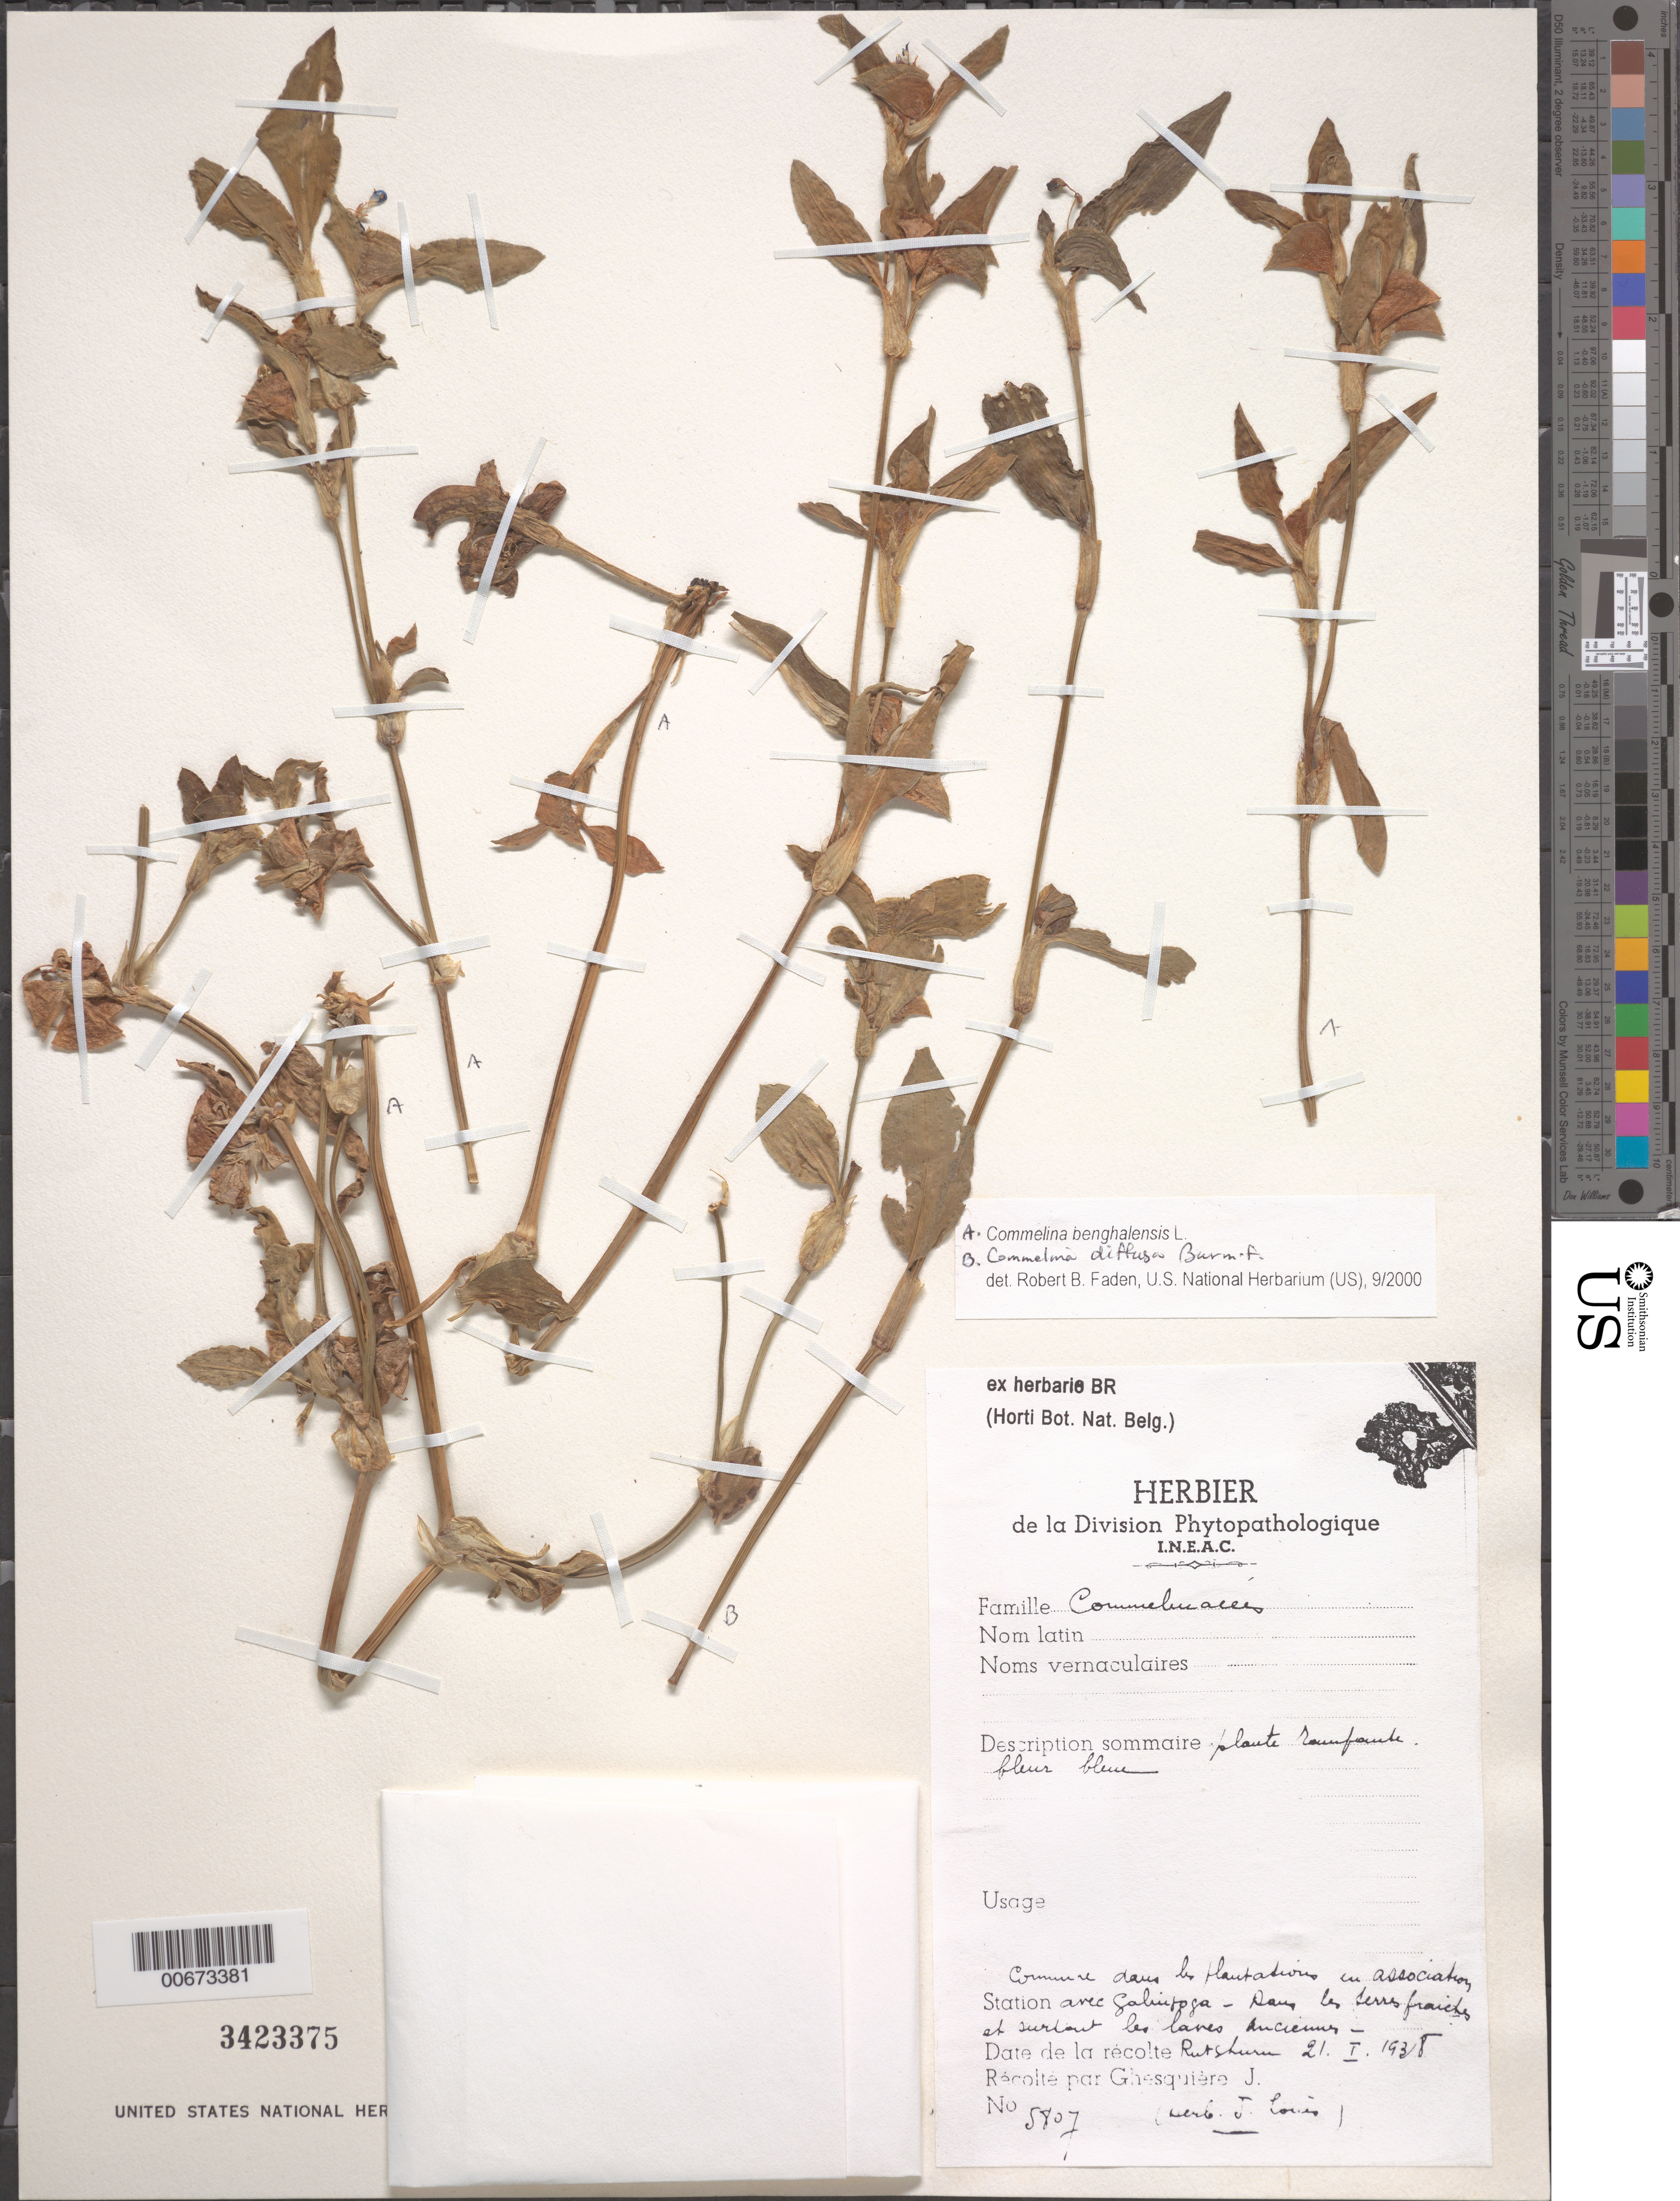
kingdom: Plantae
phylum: Tracheophyta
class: Liliopsida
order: Commelinales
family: Commelinaceae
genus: Commelina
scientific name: Commelina benghalensis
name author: L.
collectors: J. Ghesquière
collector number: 5807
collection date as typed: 21 Jan 1938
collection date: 1938-01-21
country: Congo, Democratic Republic of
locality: Rutshuru.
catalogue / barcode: US 3423375